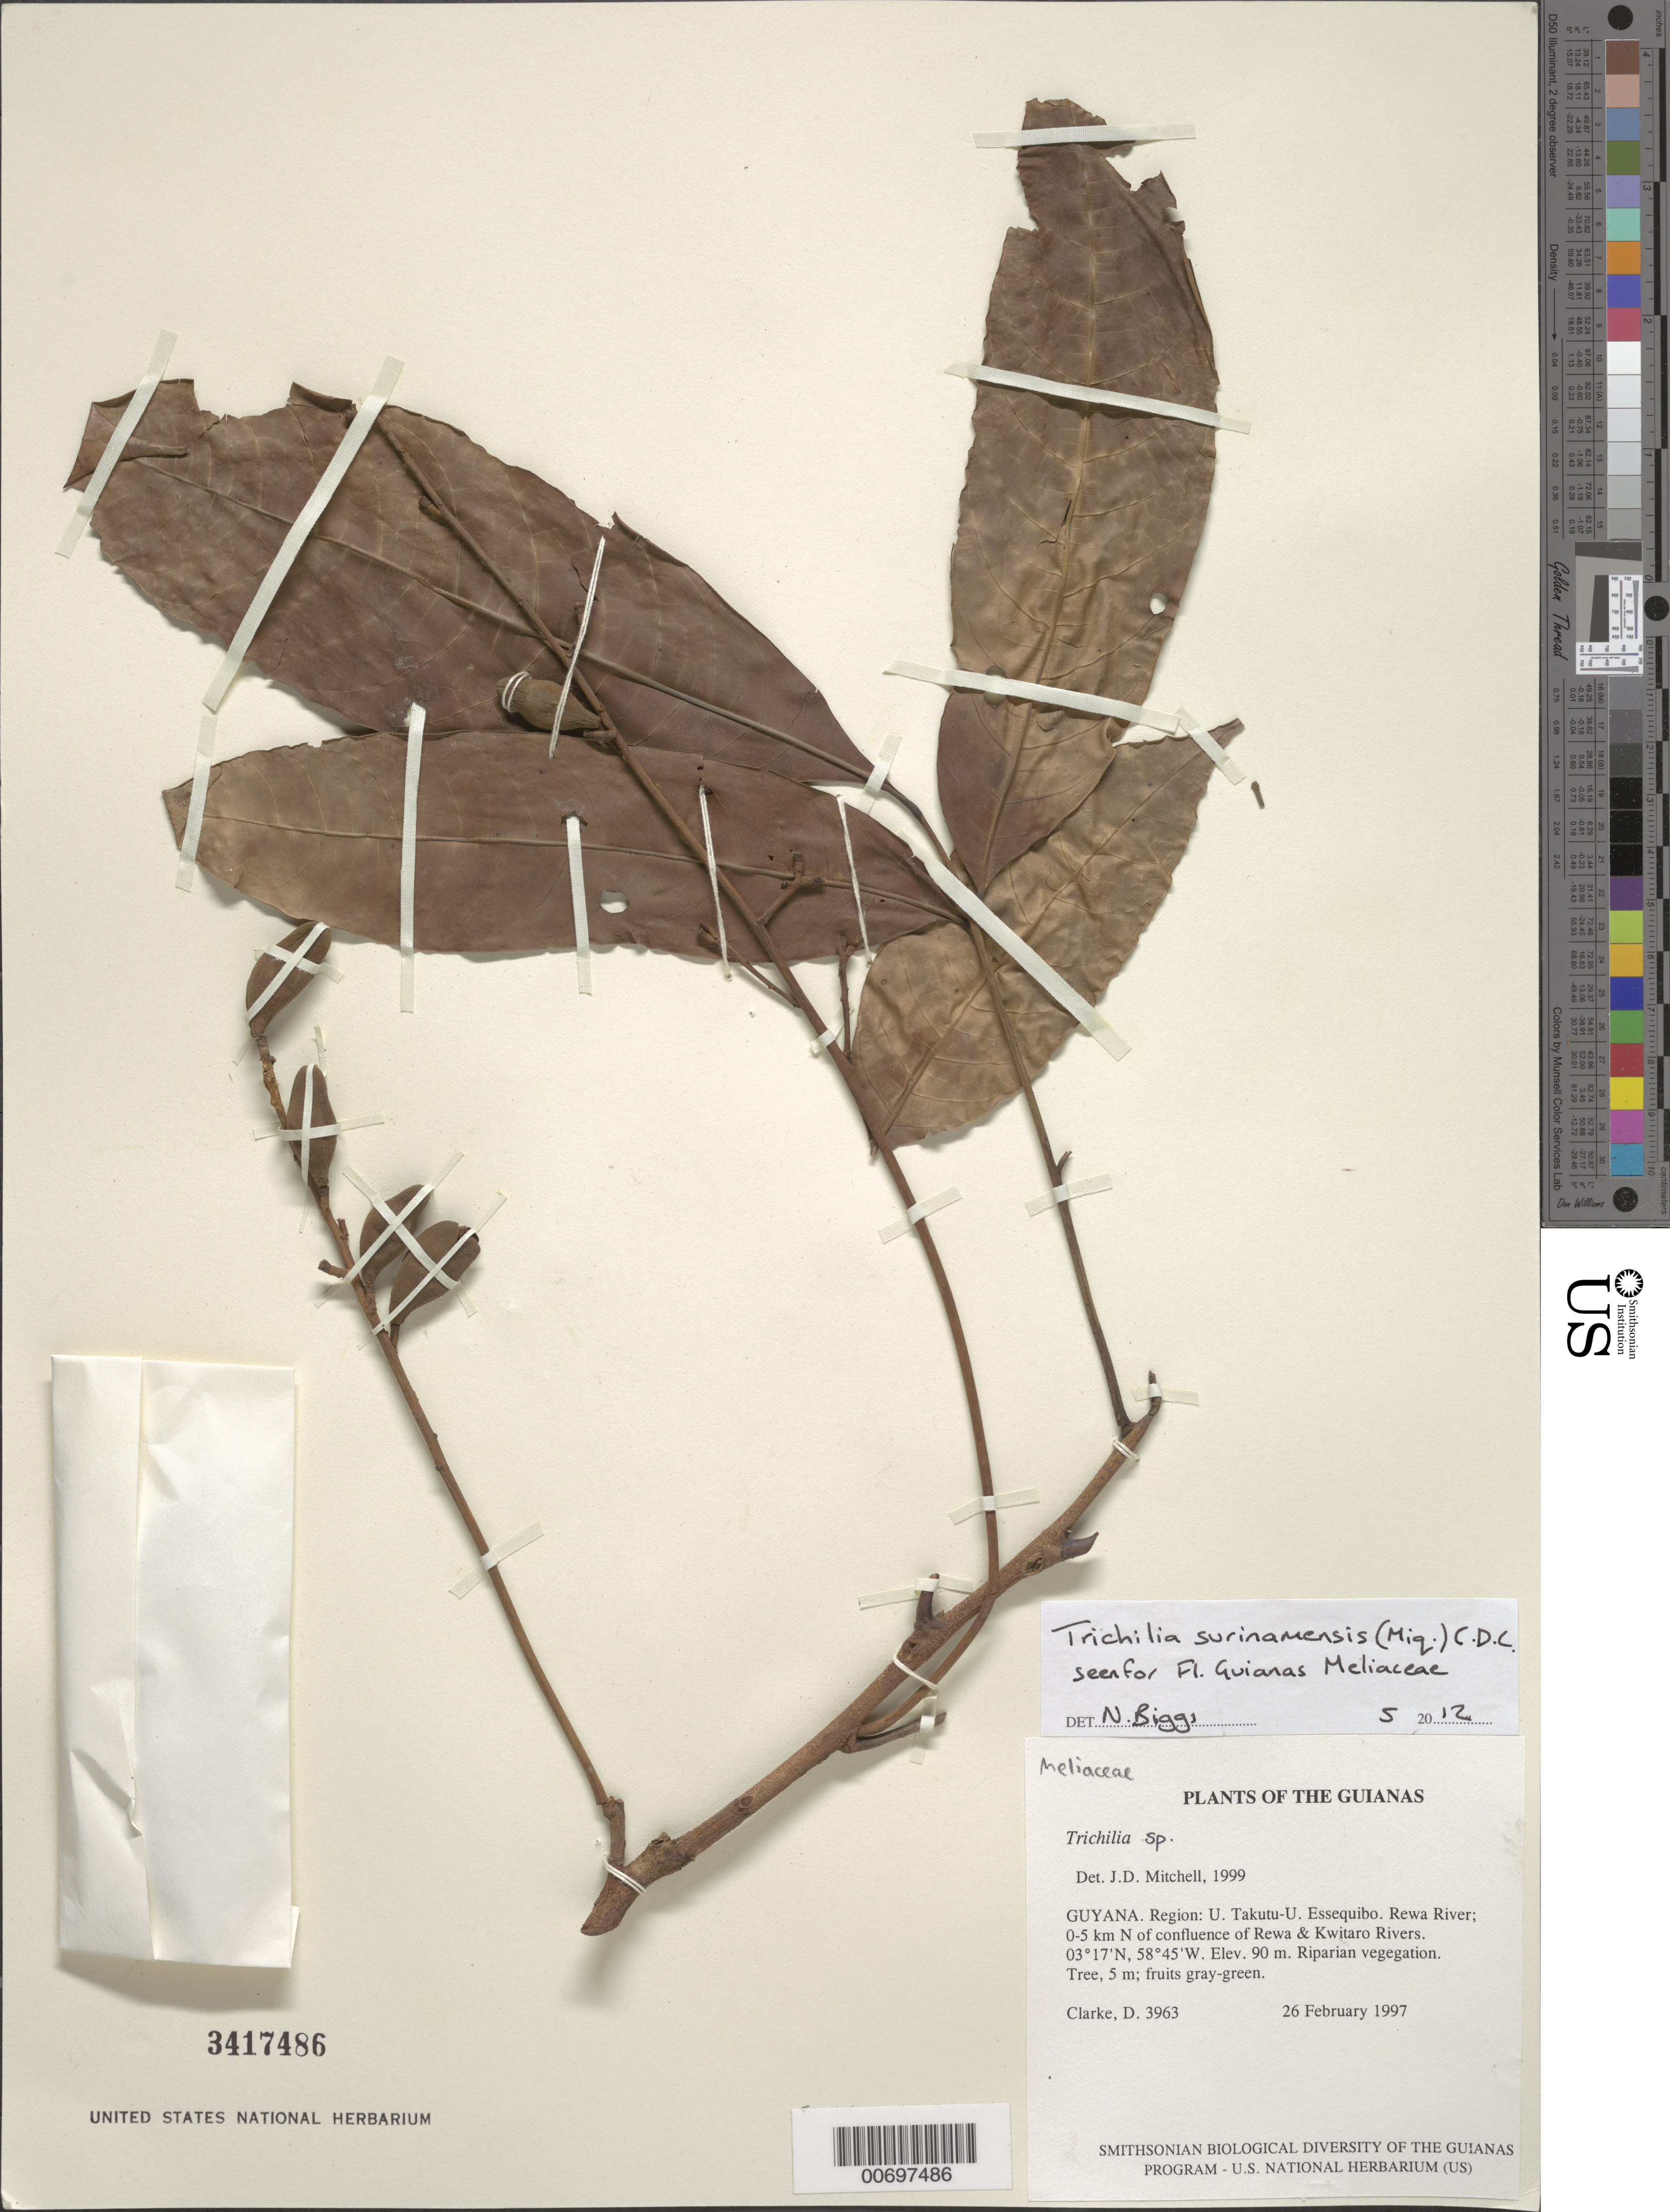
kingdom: Plantae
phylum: Tracheophyta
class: Magnoliopsida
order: Sapindales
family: Meliaceae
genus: Trichilia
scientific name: Trichilia surinamensis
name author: (Miq.) C. DC.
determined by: Biggs, N.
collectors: H. D. Clarke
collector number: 3963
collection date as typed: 26 February 1997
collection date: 1997-02-26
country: Guyana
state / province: U. Takutu-U. Essequibo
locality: Rewa River; 0-5 km N of confluence of Rewa & Kwitaro Rivers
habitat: Riparian vegetation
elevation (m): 90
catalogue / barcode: US 3417486